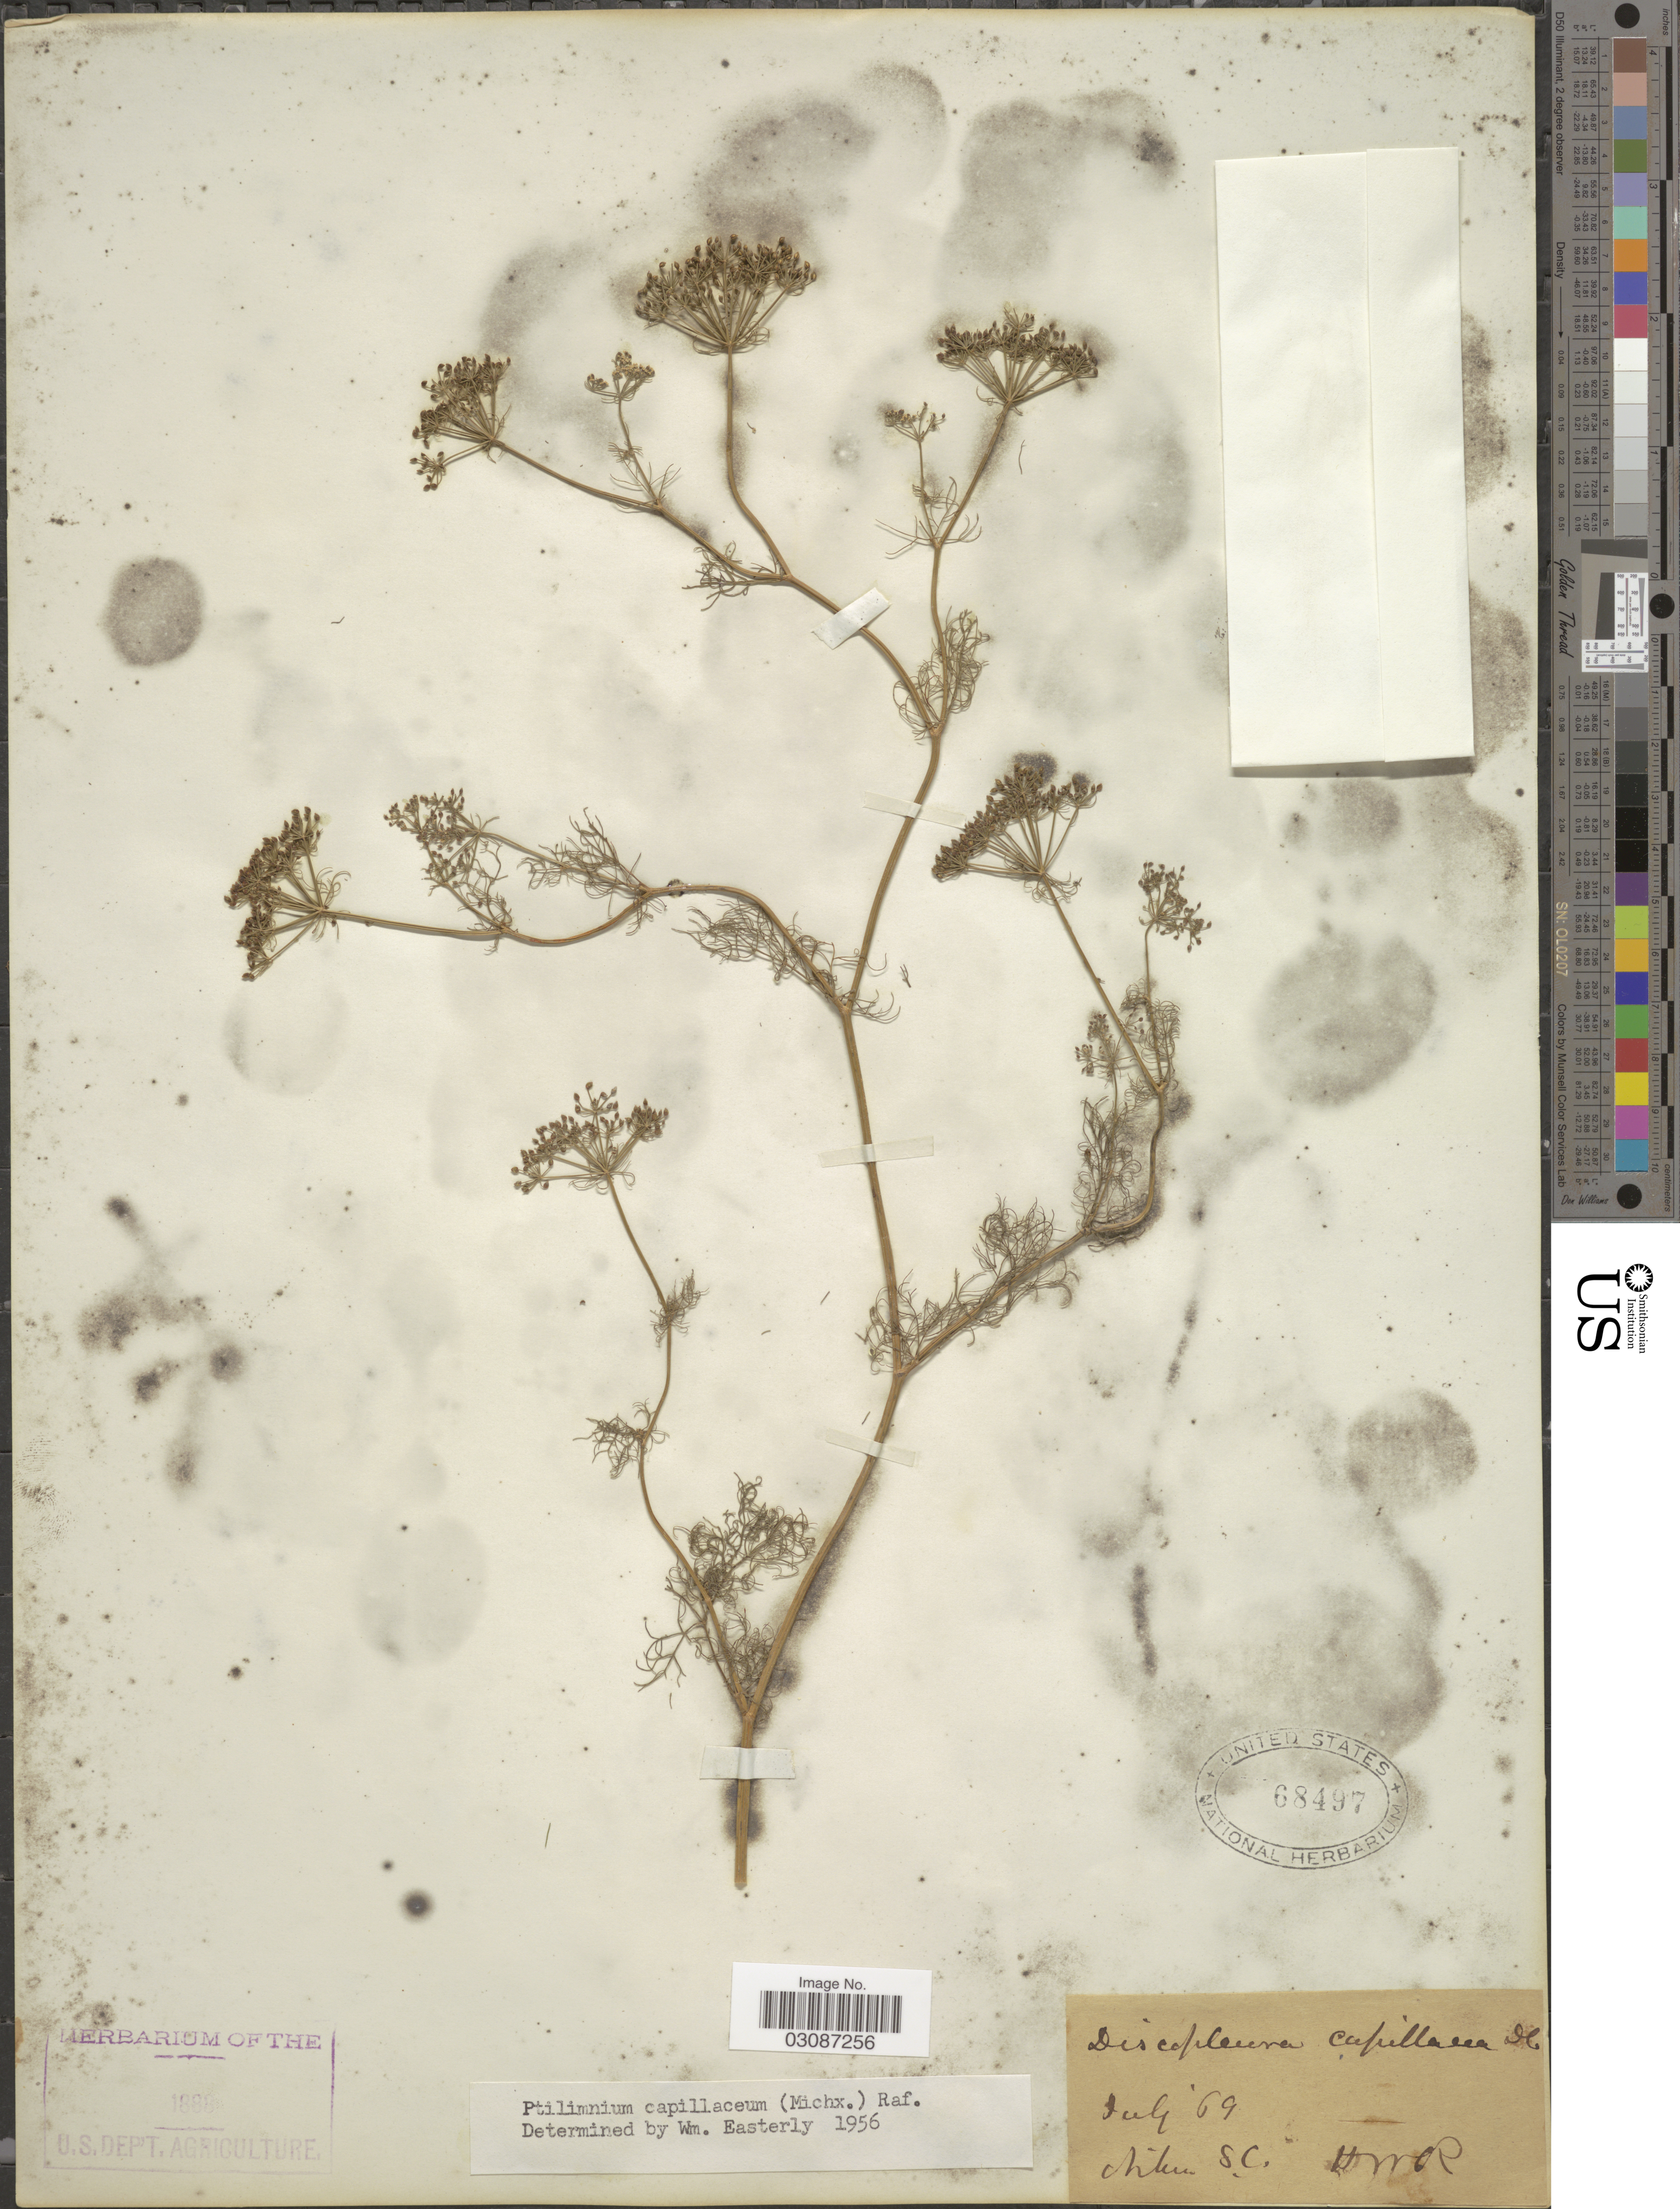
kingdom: Plantae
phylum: Tracheophyta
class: Magnoliopsida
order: Apiales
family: Apiaceae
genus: Ptilimnium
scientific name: Ptilimnium capillaceum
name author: (Michx.) Raf.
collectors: HWR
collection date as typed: Transcribed d/m/y: /7/69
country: United States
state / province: South Carolina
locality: Aiken.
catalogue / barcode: US 68497